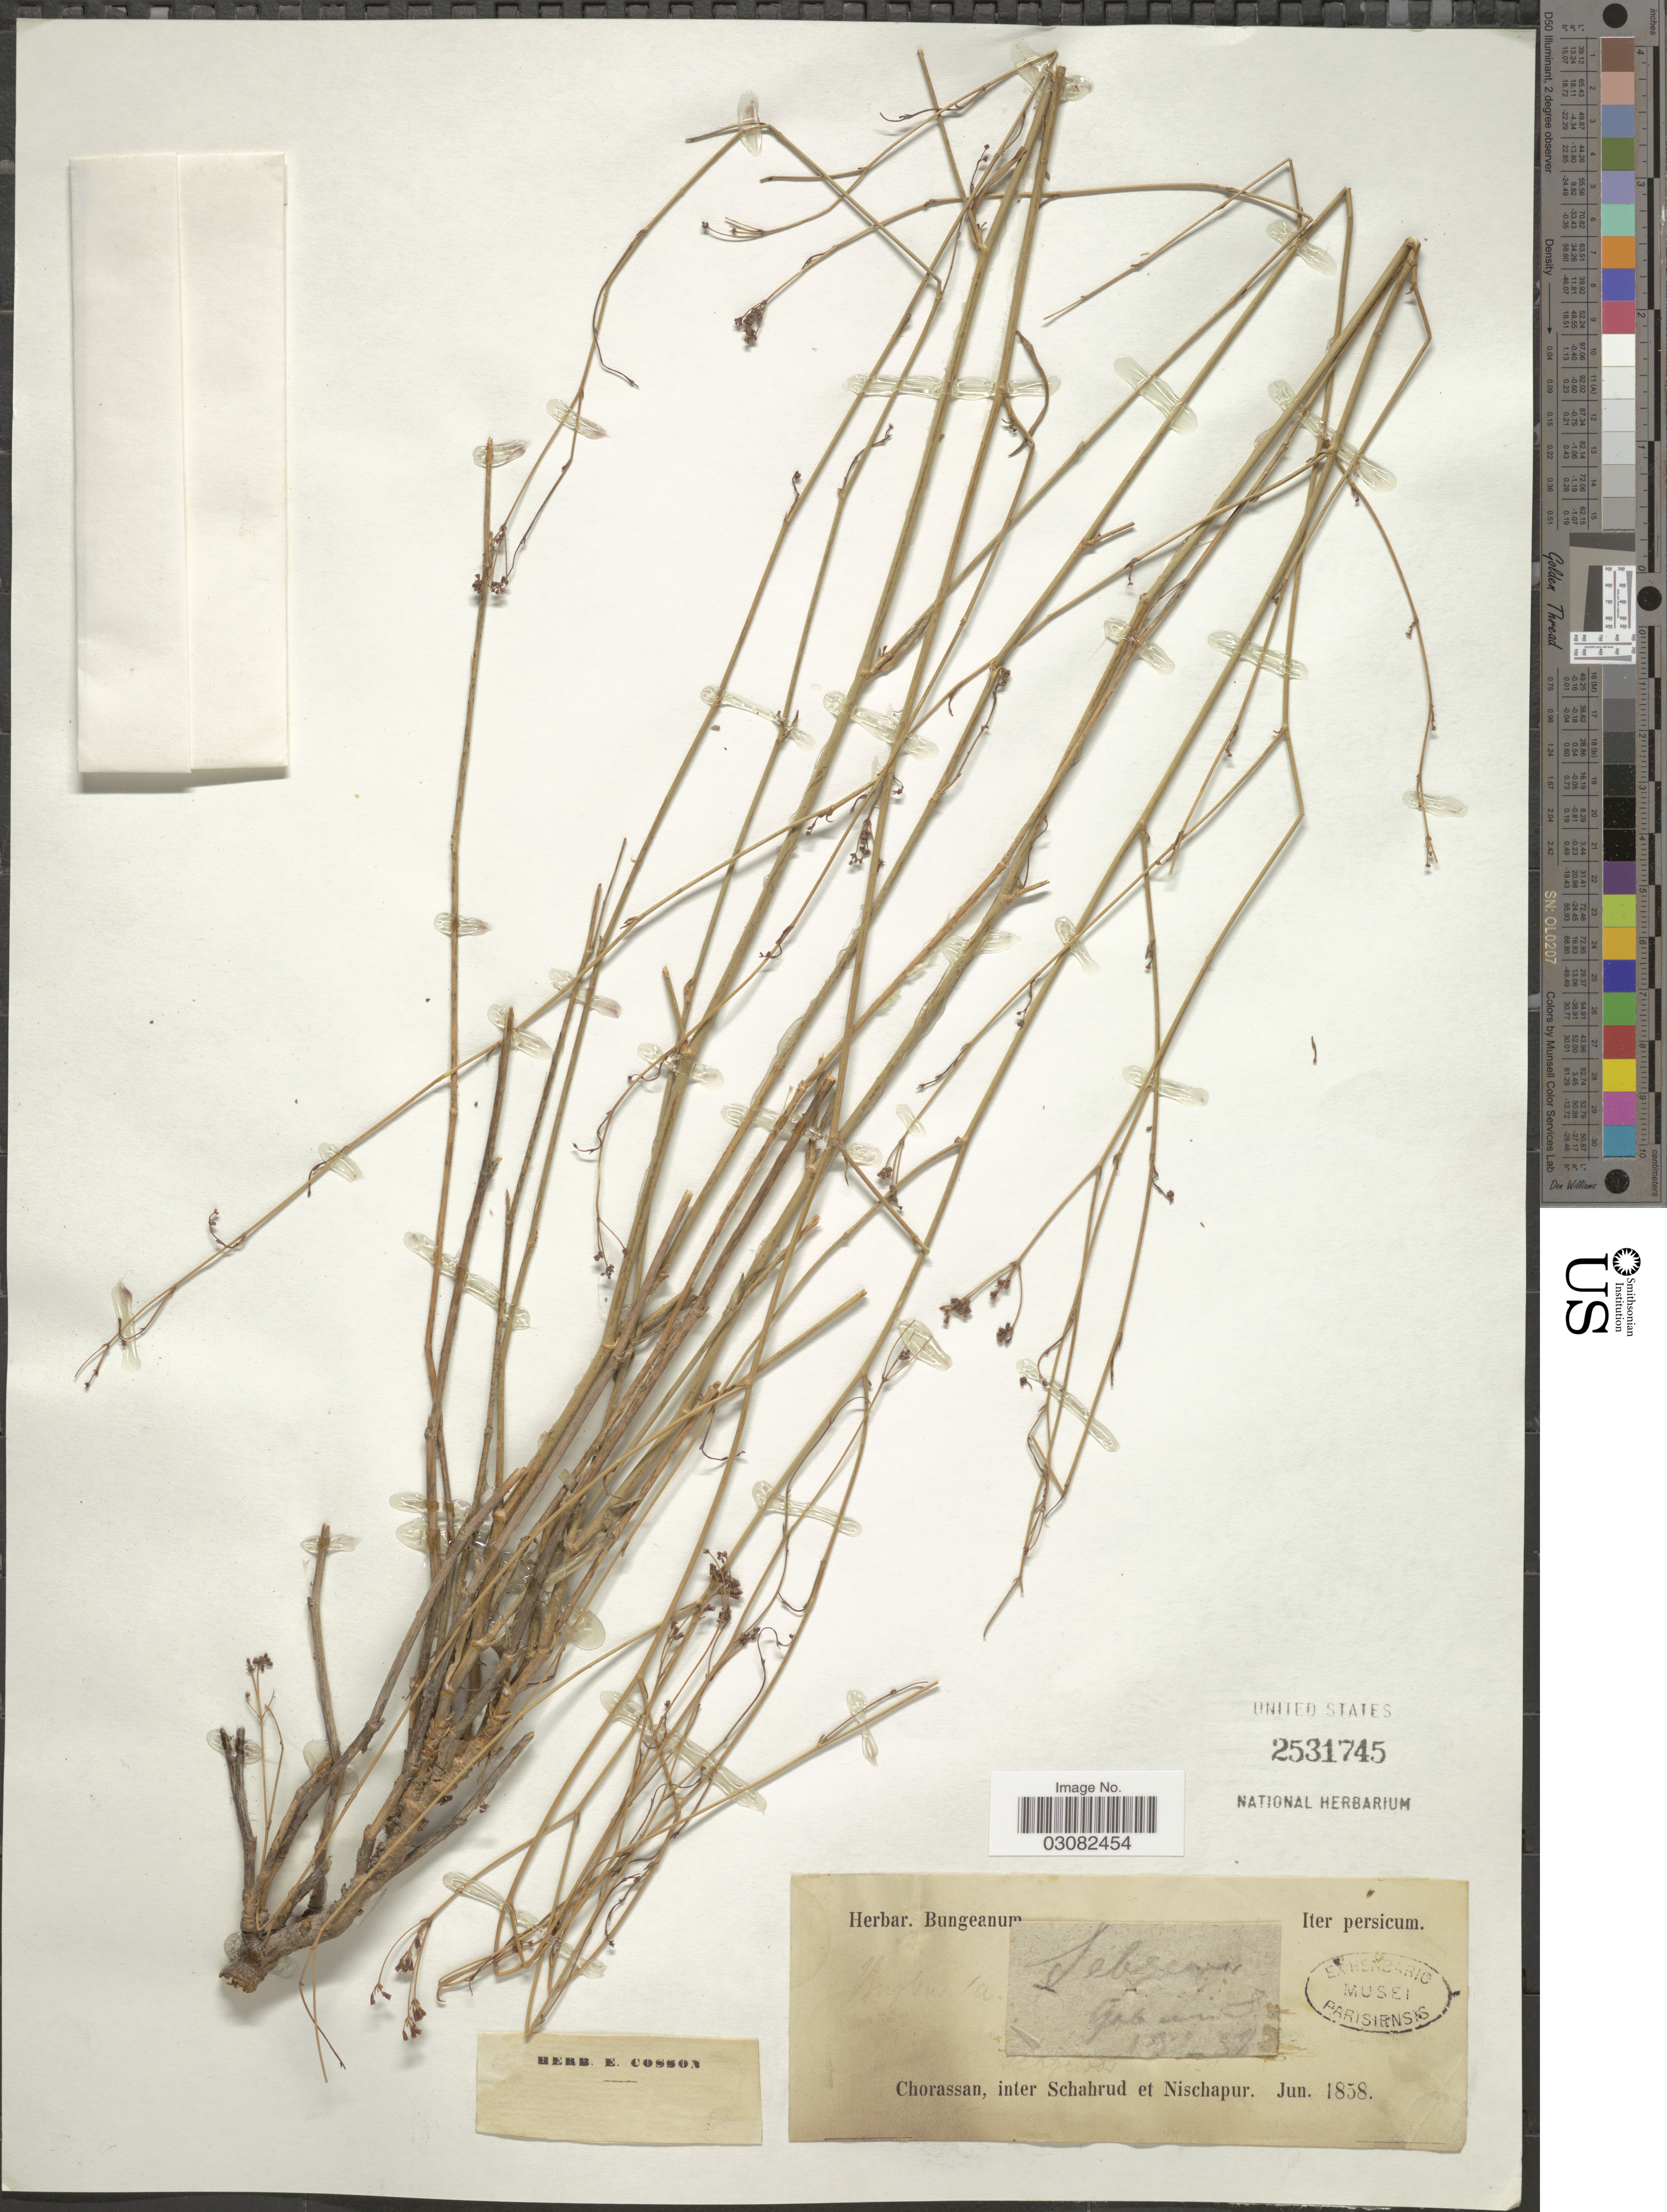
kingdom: Plantae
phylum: Tracheophyta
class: Magnoliopsida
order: Apiales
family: Apiaceae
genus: Bupleurum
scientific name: Bupleurum sp.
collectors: ex herb. Bungeanum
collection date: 1858-06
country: Iran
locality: Chorassan, inter Scharud et Nischapur.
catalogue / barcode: US 2531745